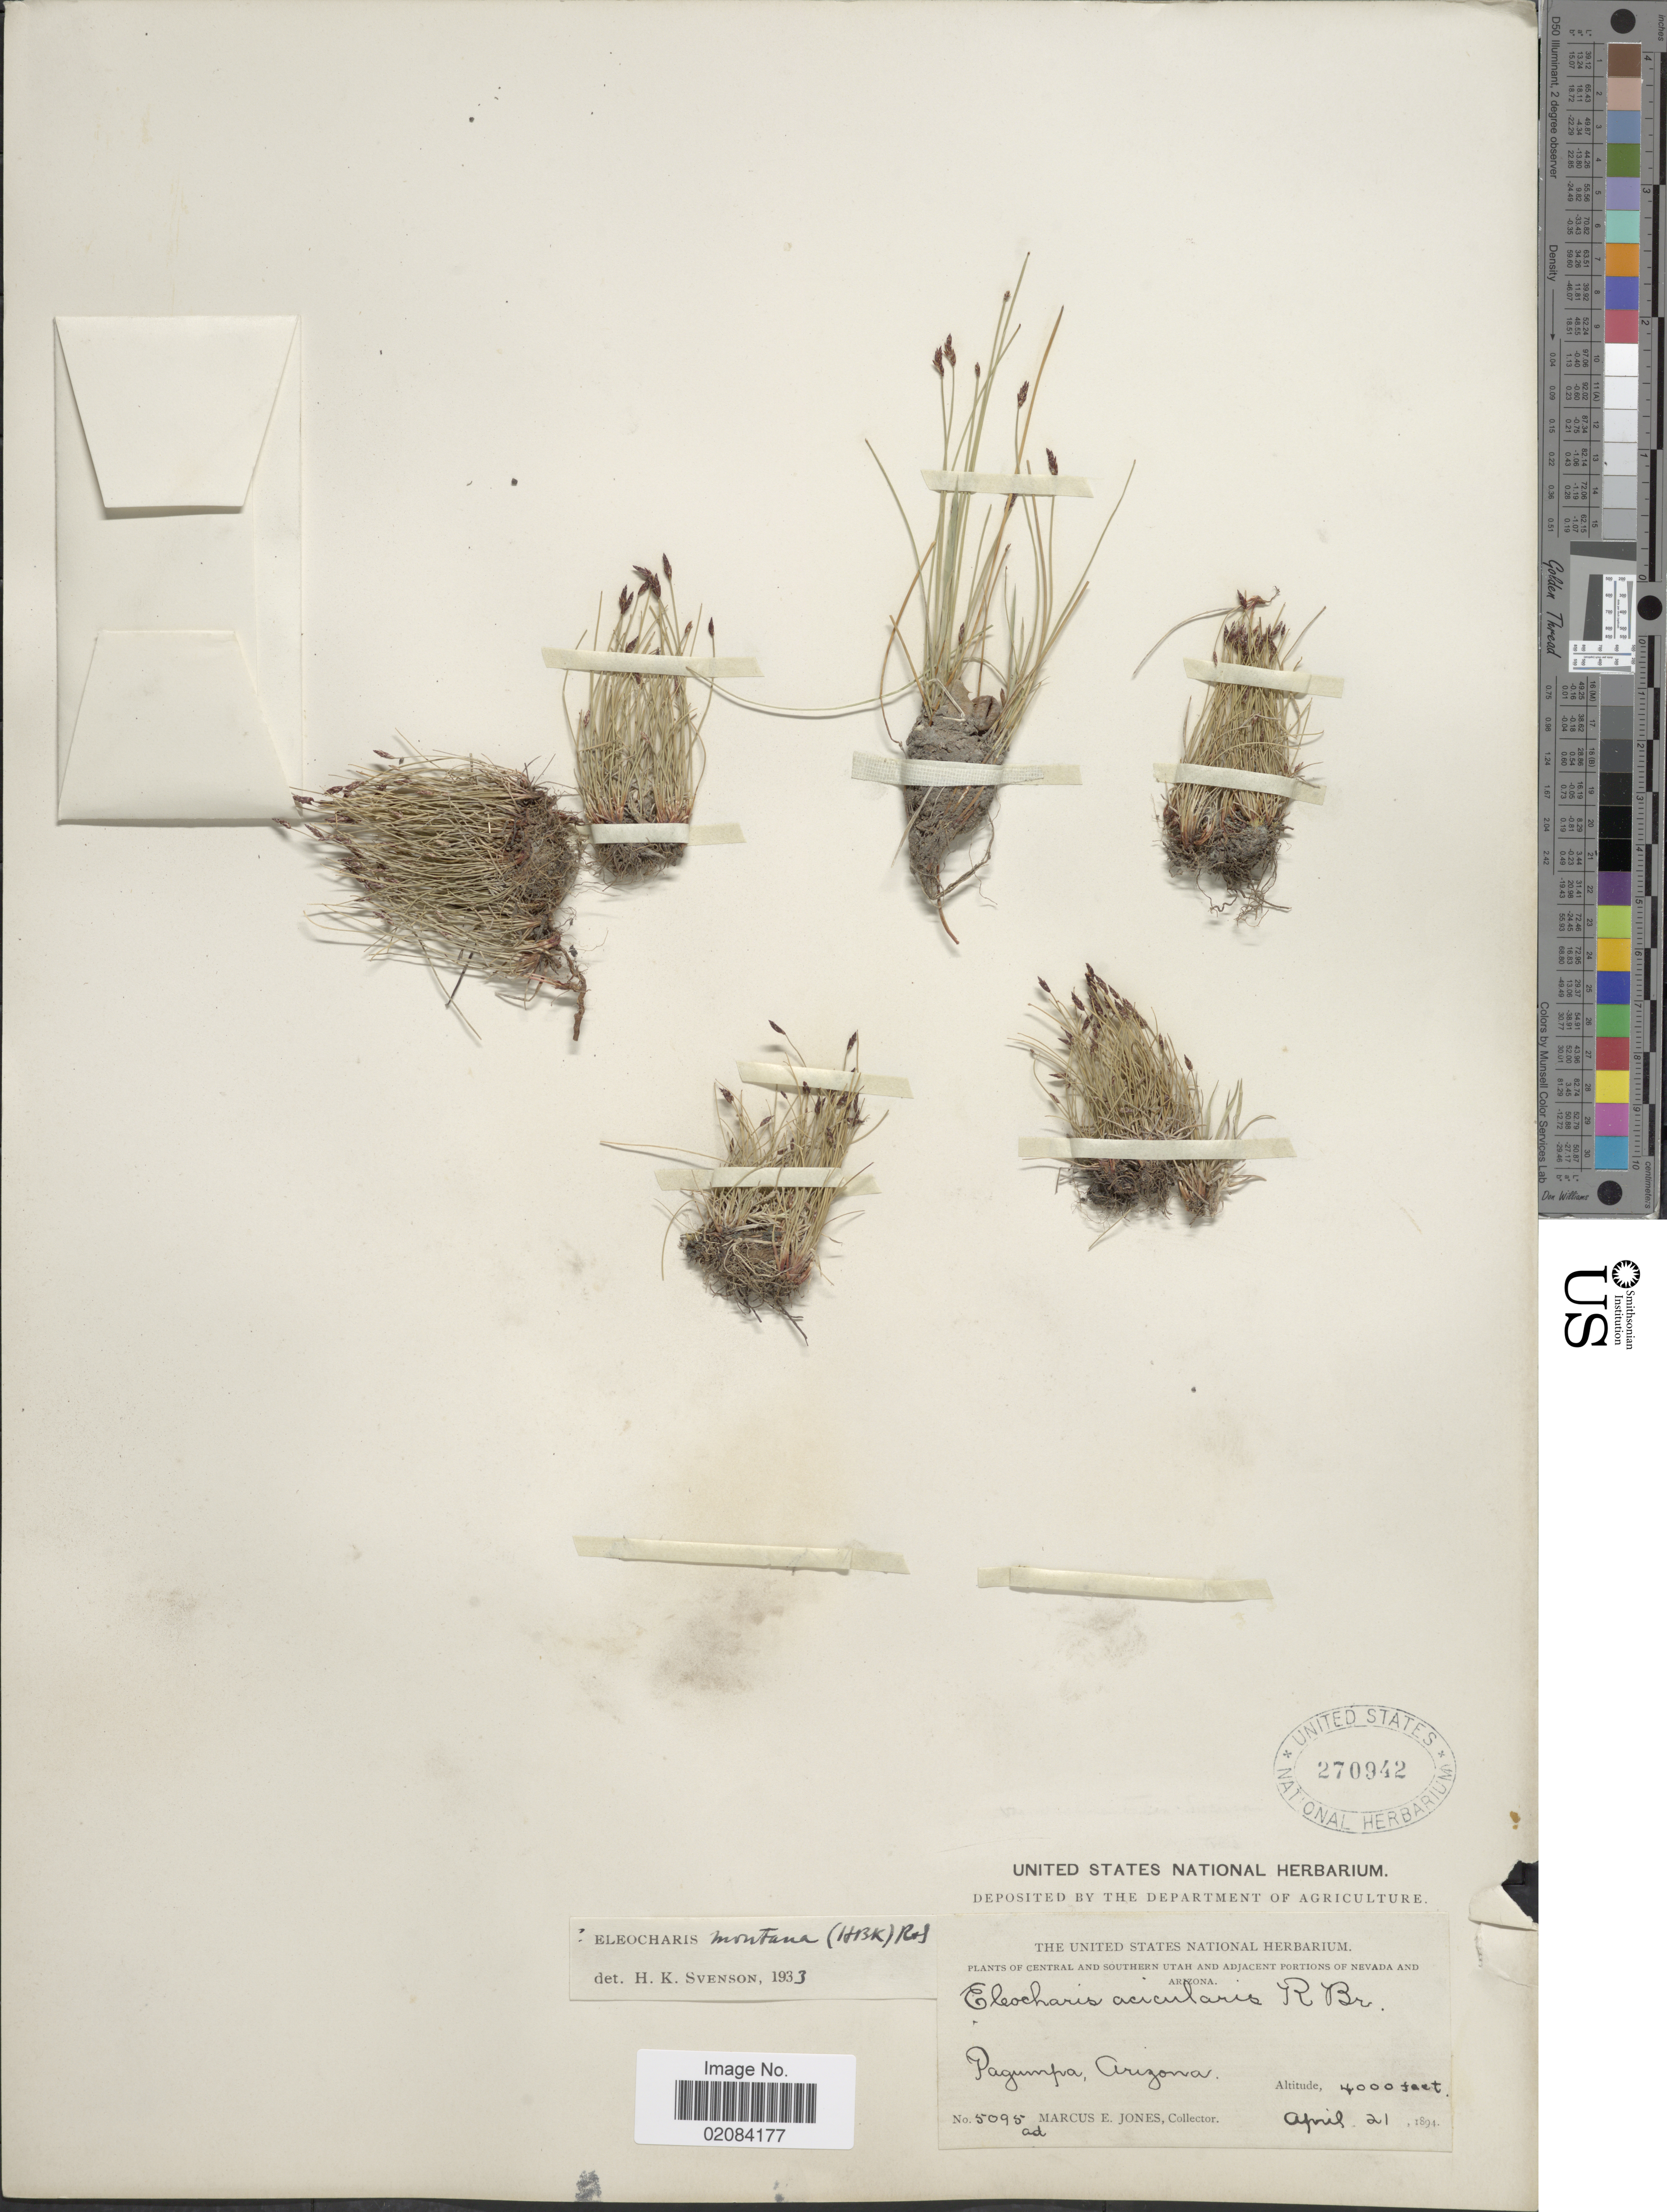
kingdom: Plantae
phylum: Tracheophyta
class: Liliopsida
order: Poales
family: Cyperaceae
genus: Eleocharis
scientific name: Eleocharis parishii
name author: Britton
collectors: M. E. Jones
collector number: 5095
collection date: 1894-04-21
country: United States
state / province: Arizona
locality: Pagumpa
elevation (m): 1219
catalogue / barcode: US 270942